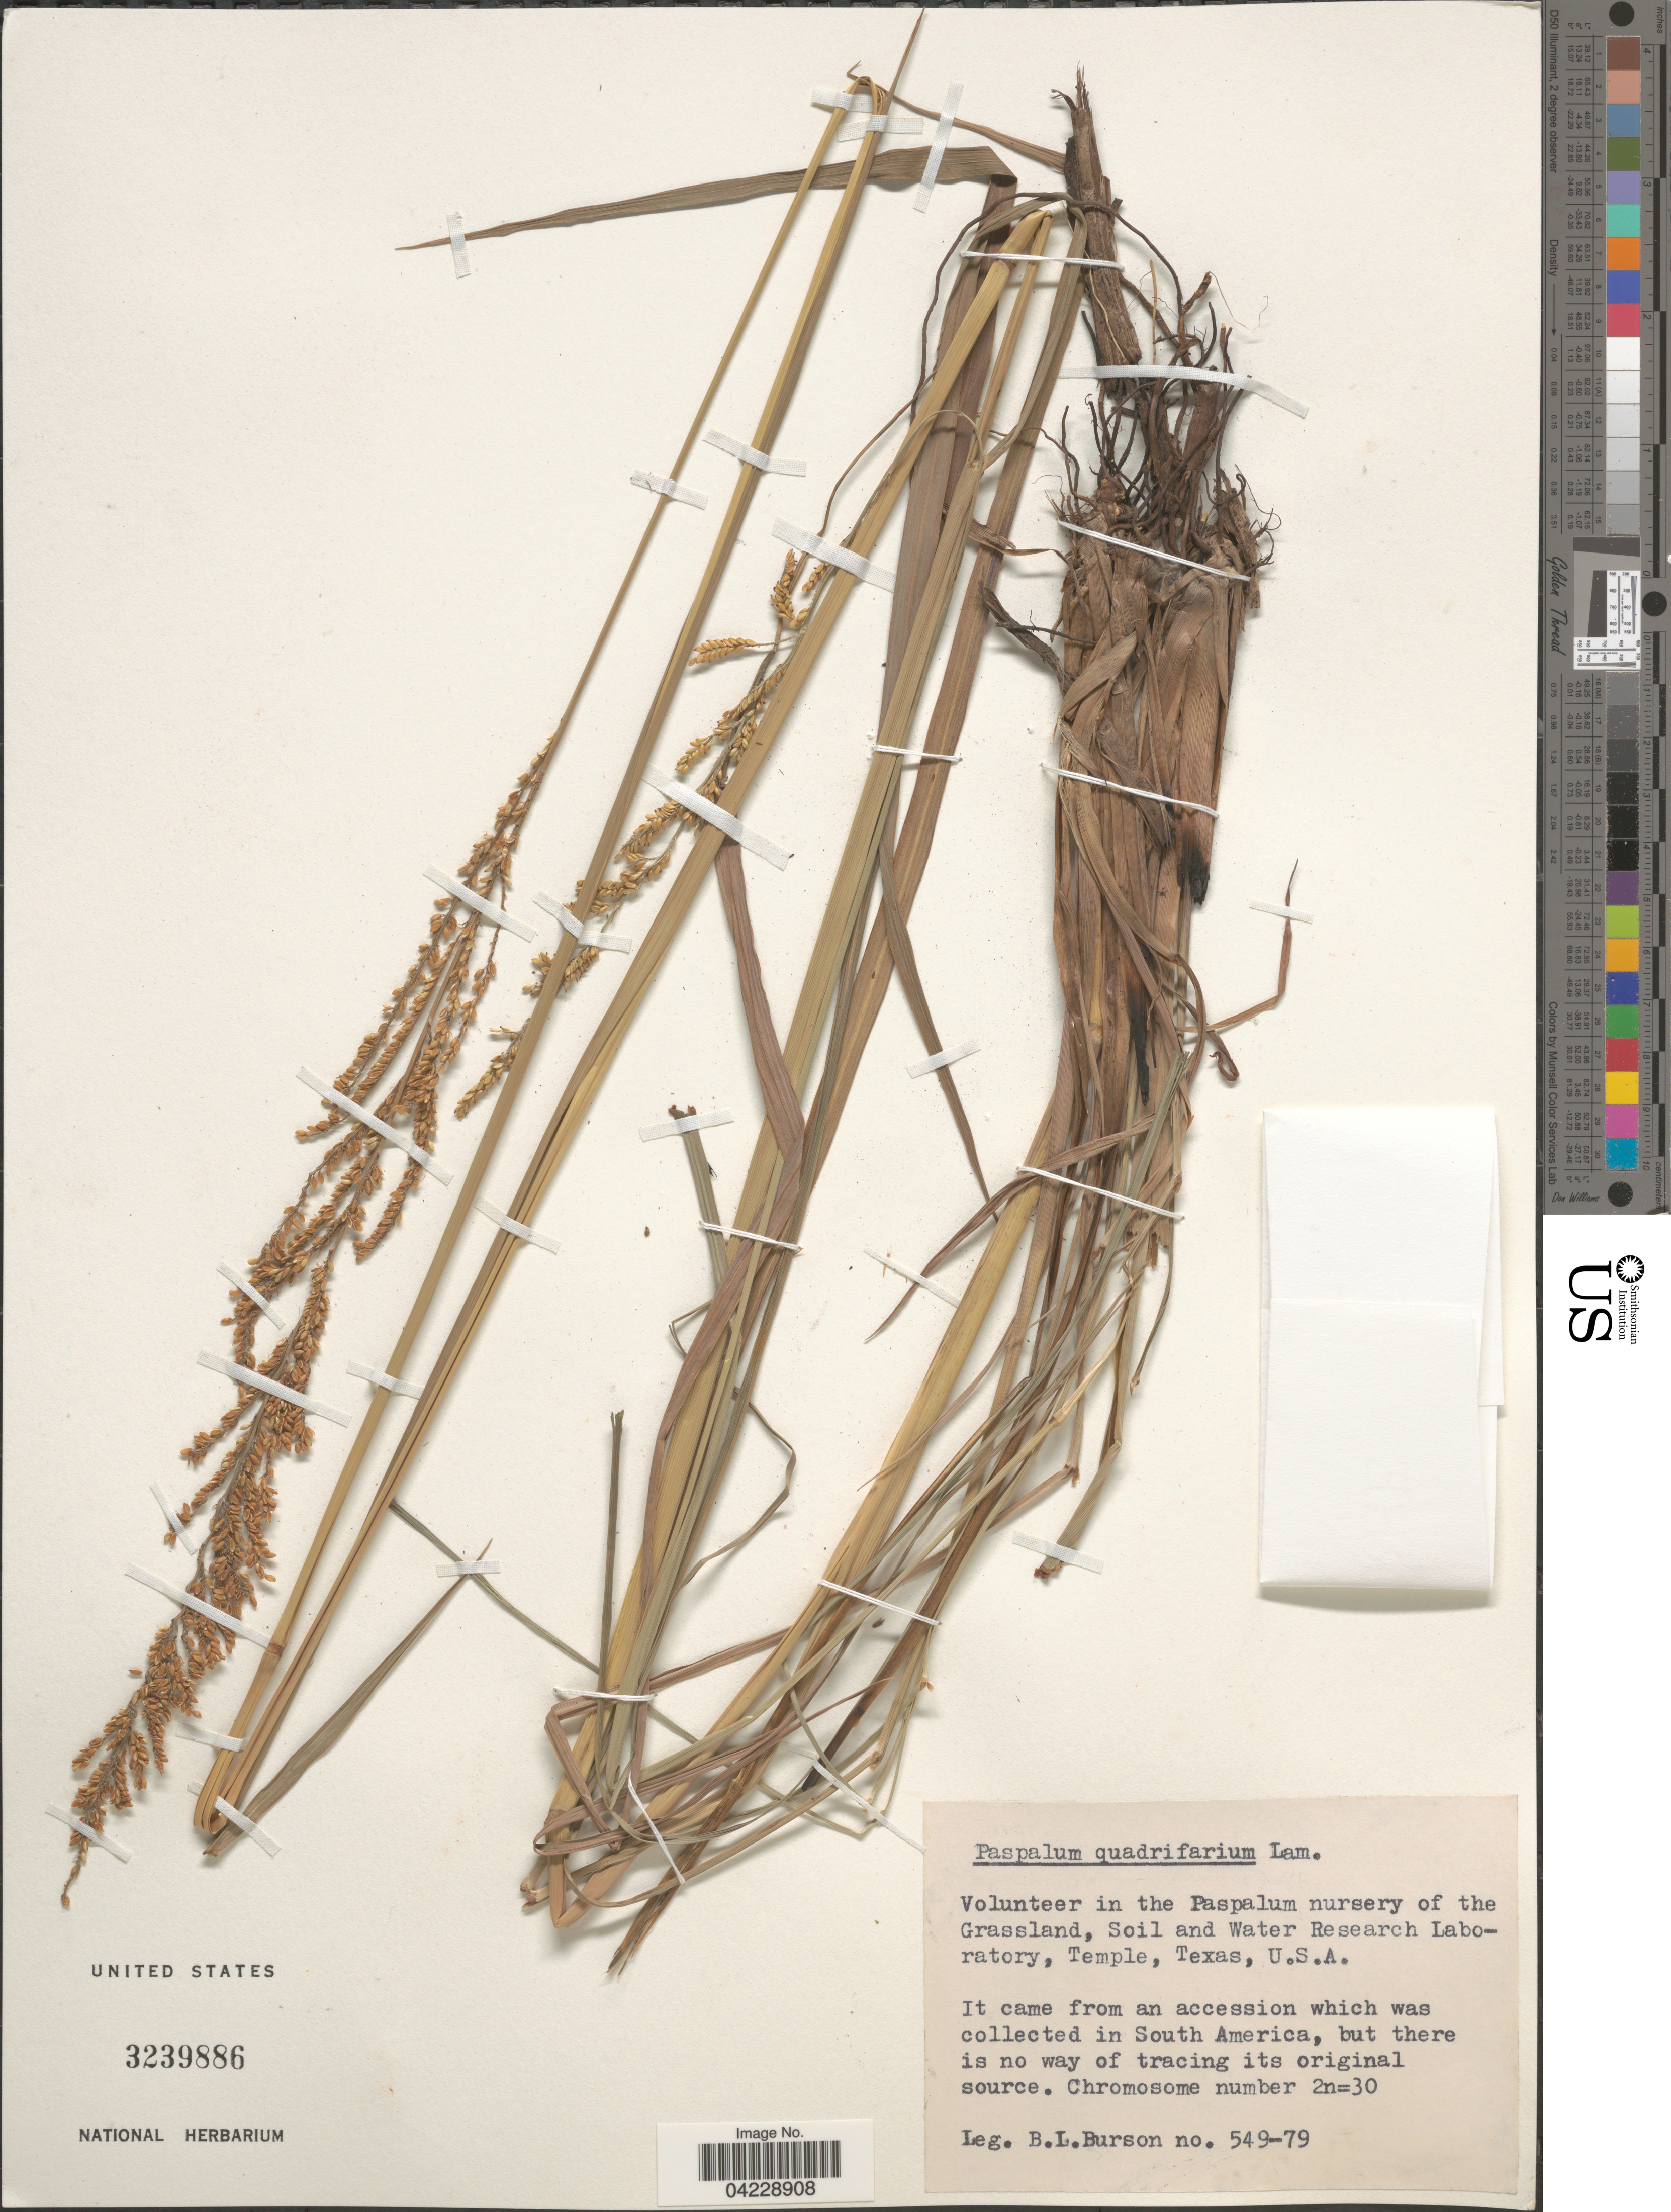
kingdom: Plantae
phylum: Tracheophyta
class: Liliopsida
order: Poales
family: Poaceae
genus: Paspalum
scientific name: Paspalum quadrifarium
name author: Lam.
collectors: B. Burson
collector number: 549-79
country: United States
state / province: Texas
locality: Volunteer in the Paspalum nursery of the Grassland, Soil and Water Research Laboratory, Temple.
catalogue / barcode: US 3239886